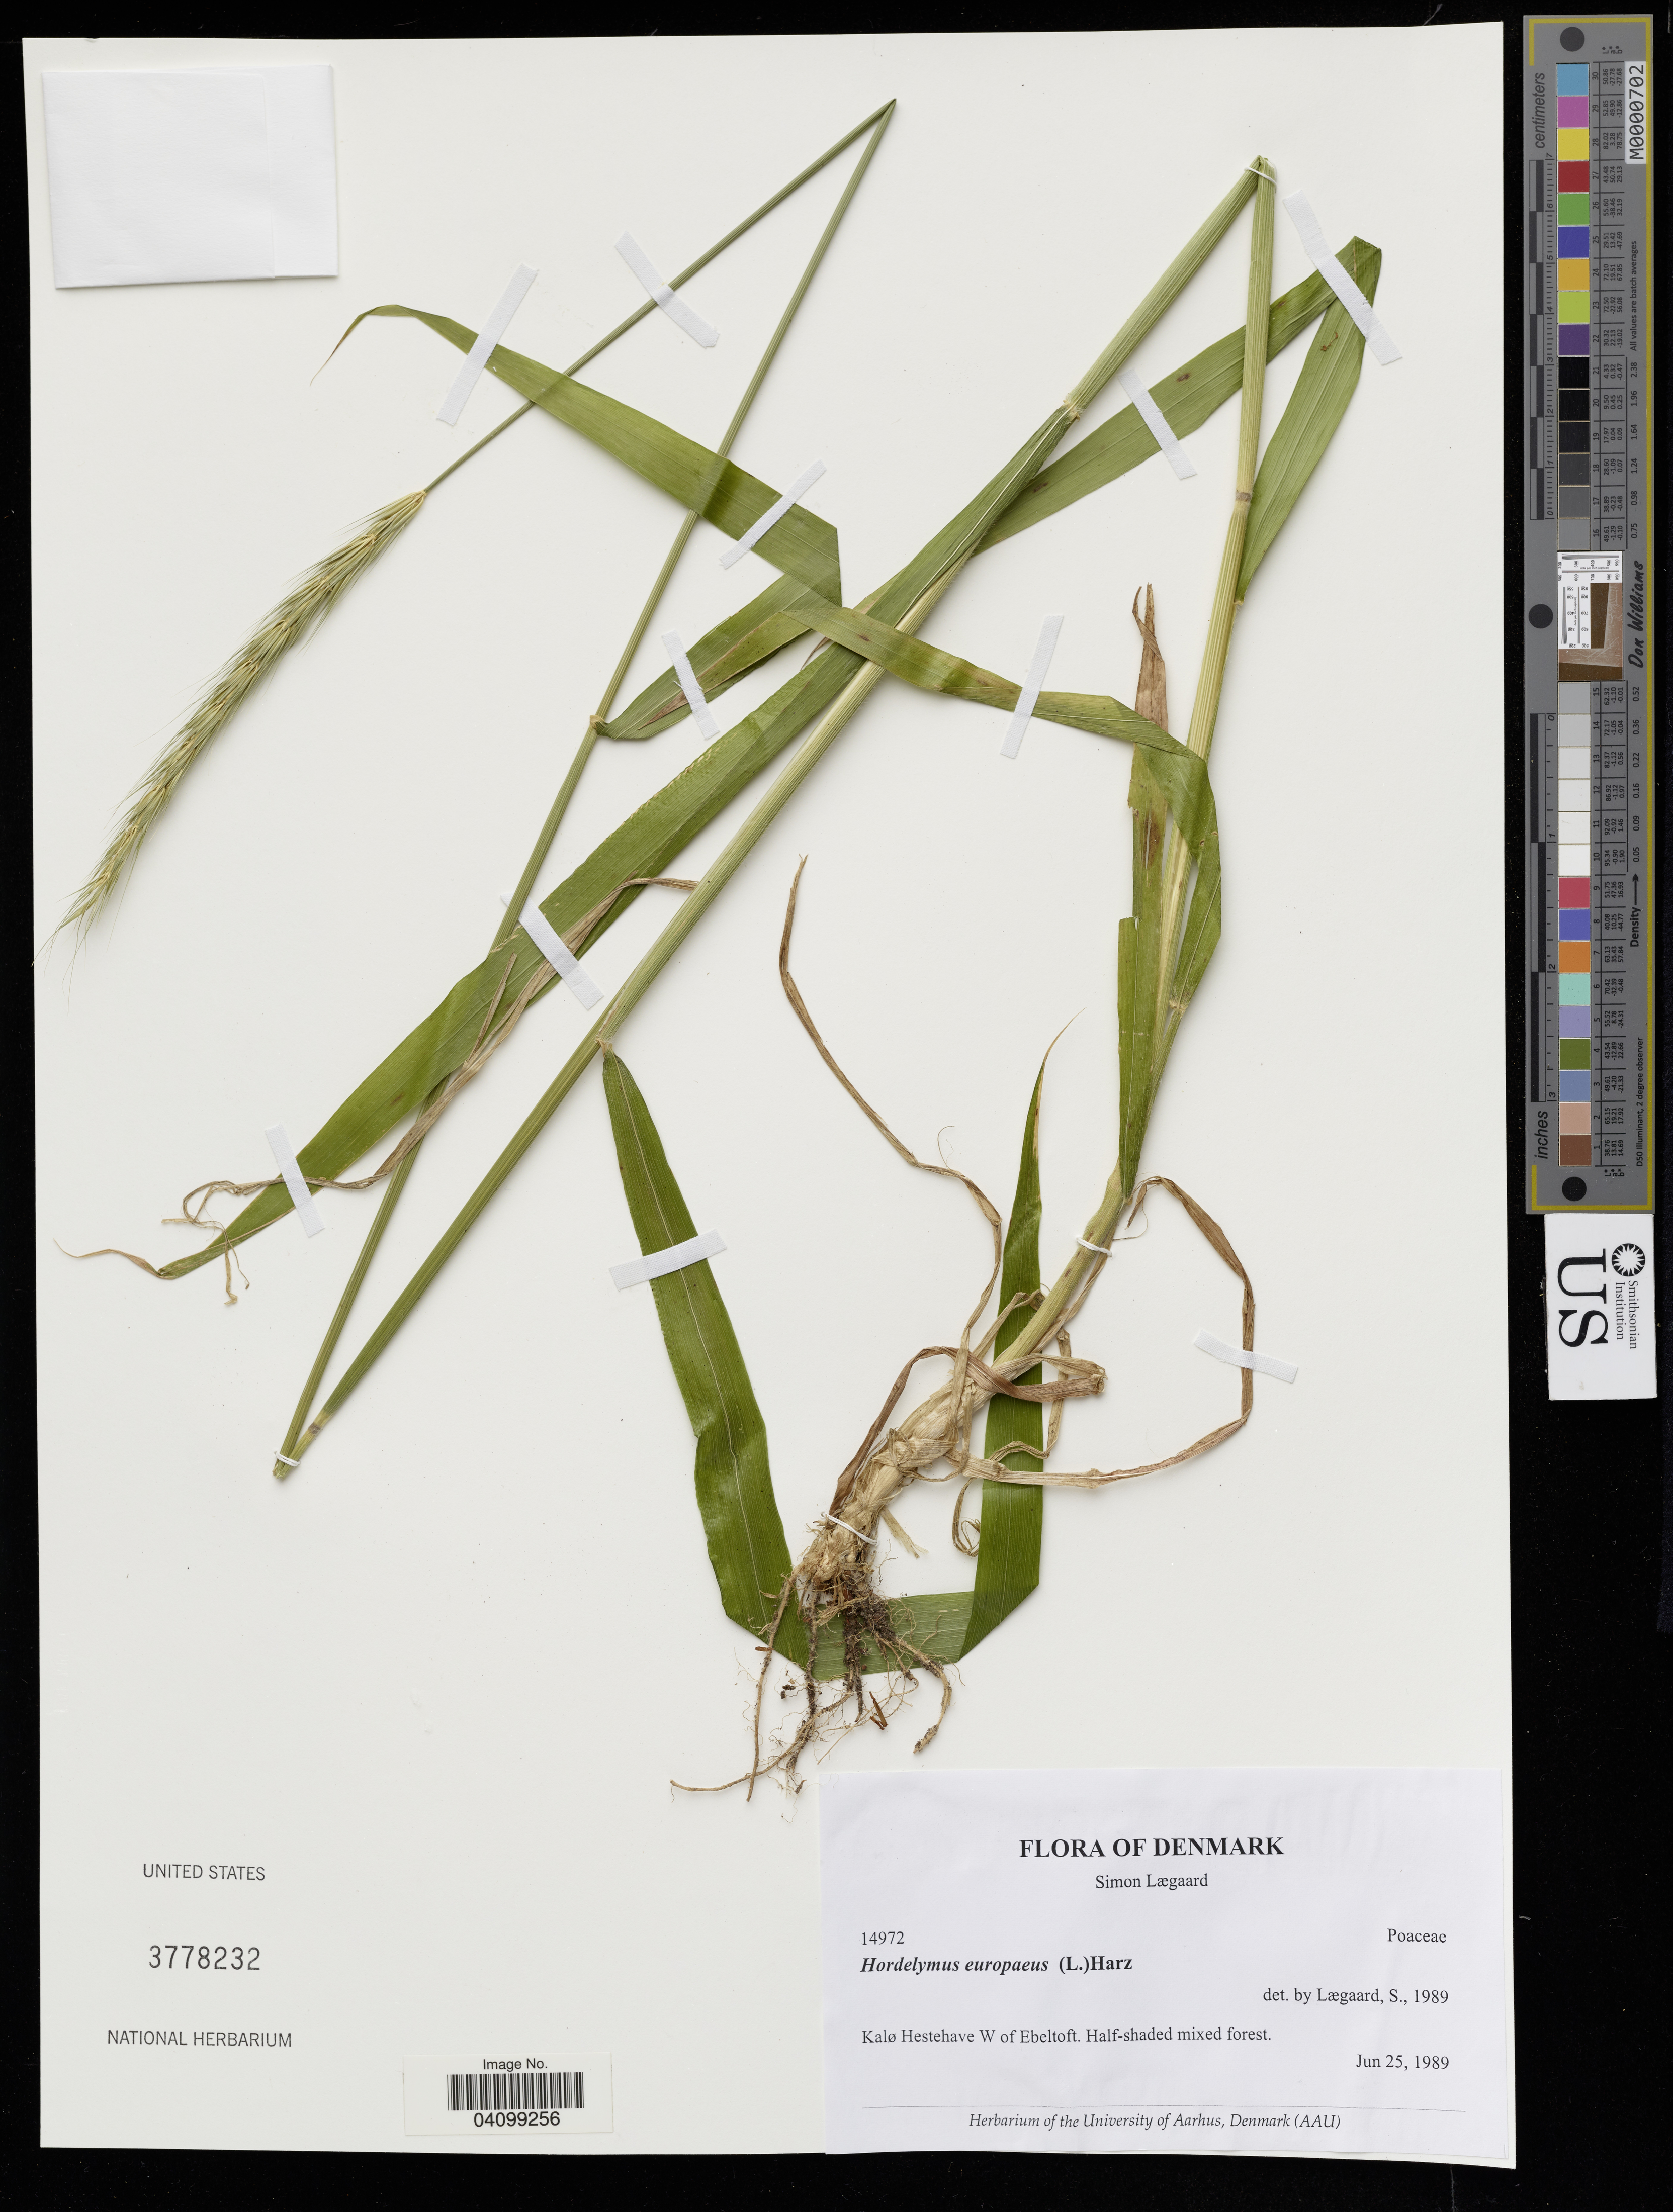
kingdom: Plantae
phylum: Tracheophyta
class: Liliopsida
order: Poales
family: Poaceae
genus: Hordelymus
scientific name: Hordelymus europaeus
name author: (L.) Jess. ex Harz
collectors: S. Lægaard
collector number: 14972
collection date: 1989-06-25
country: Denmark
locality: Kalø Hestehave W of Ebeltoft.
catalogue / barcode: US 3778232